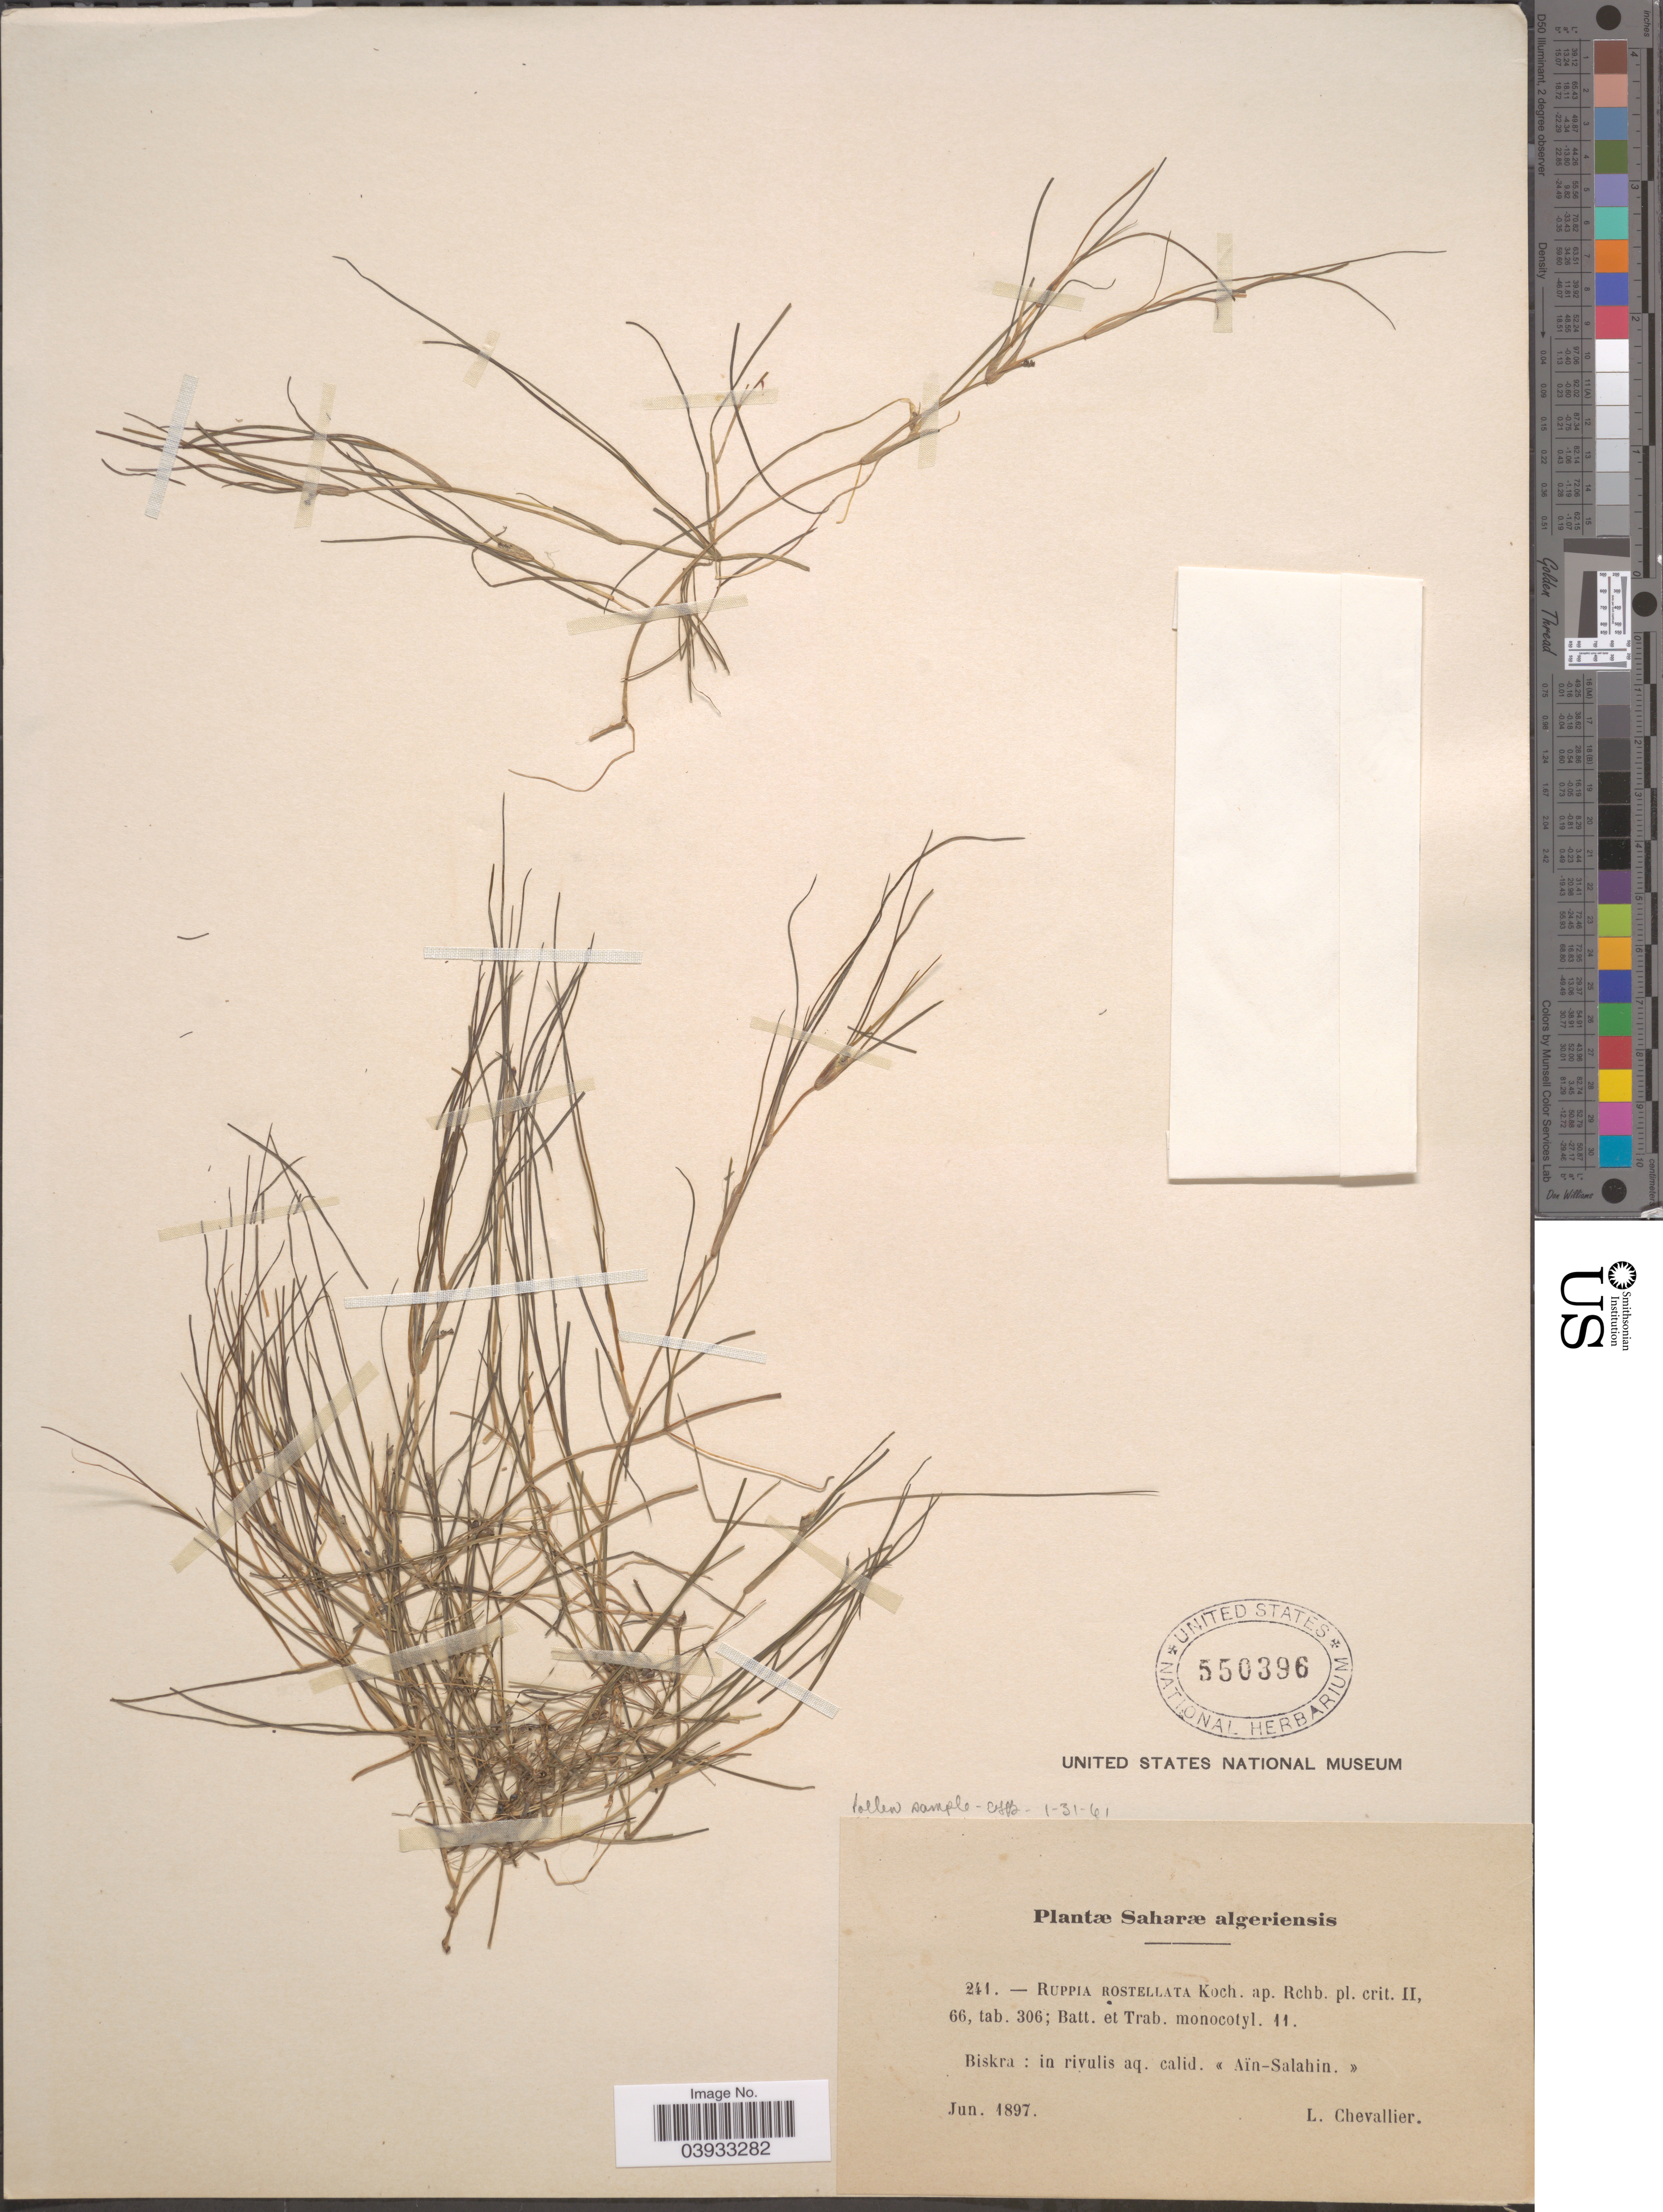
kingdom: Plantae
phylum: Tracheophyta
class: Liliopsida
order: Alismatales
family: Ruppiaceae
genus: Ruppia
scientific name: Ruppia rostellata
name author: W.D.J. Koch ex Rchb.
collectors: L. Chevallier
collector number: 241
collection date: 1897-06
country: Algeria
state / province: Biskra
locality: Saharæ algeriensis. In rivulis aq. calid. < Aïn-Salahin.>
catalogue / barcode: US 550396